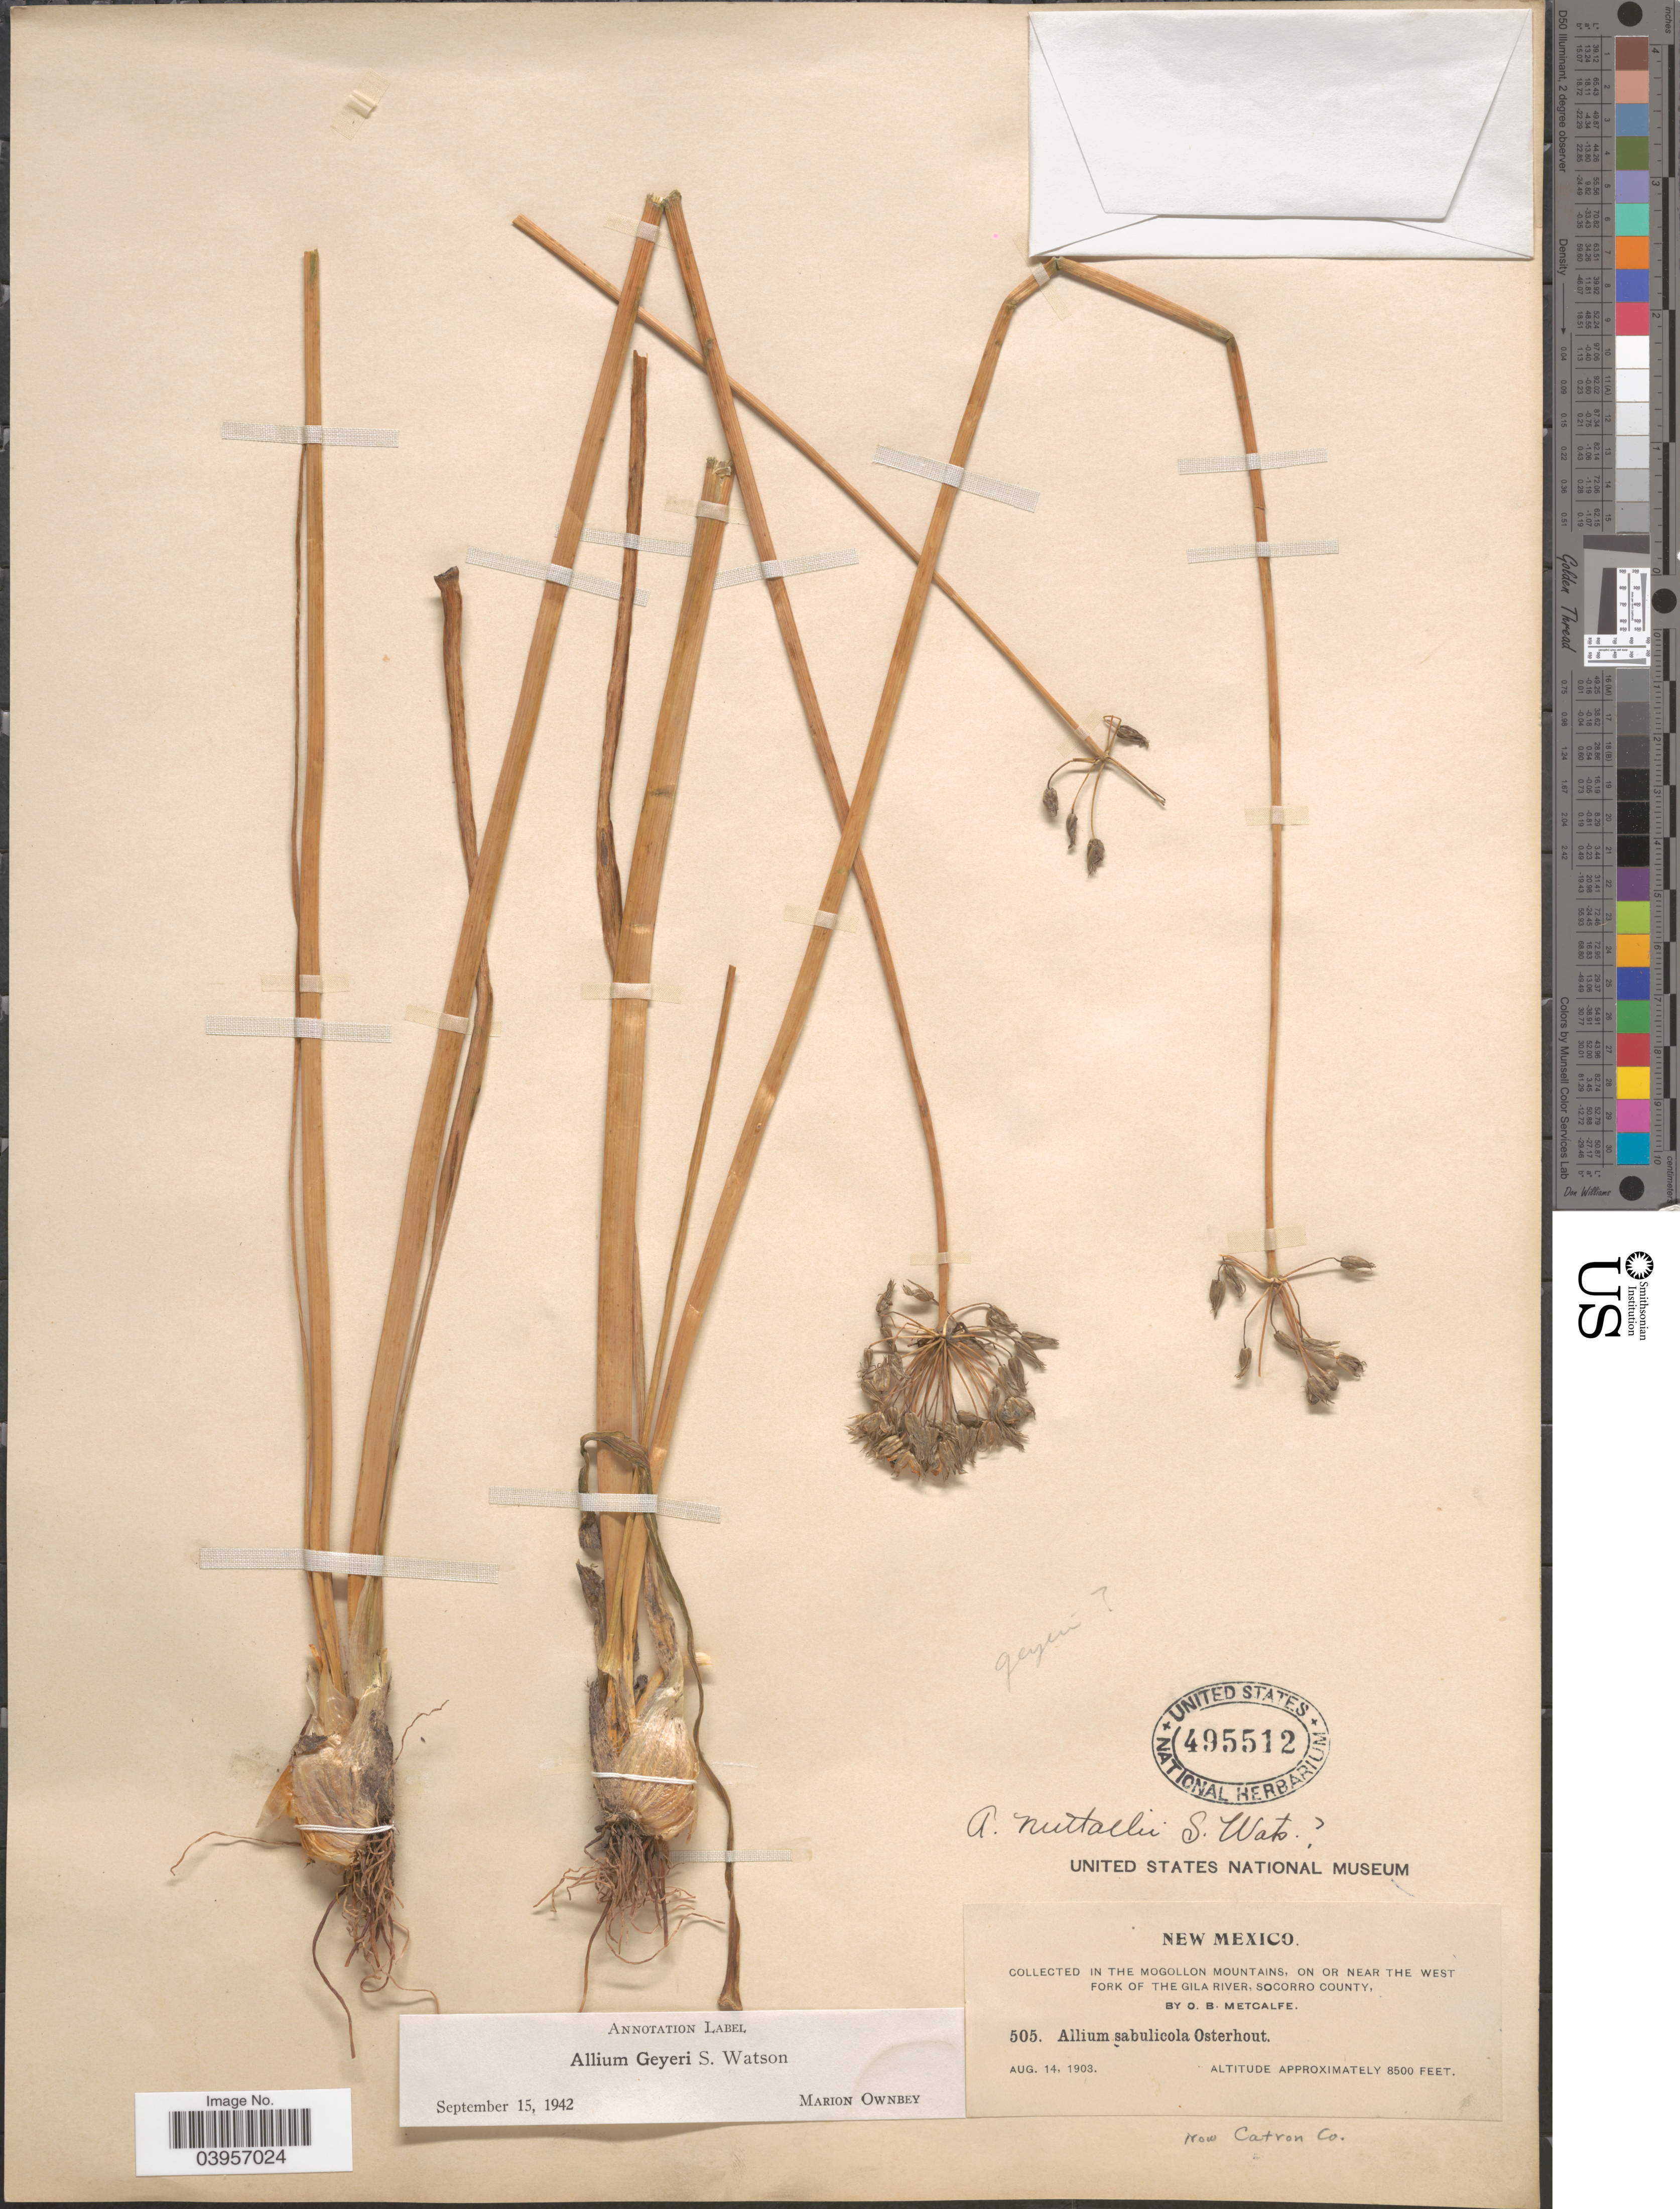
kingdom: Plantae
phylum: Tracheophyta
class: Liliopsida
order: Asparagales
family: Amaryllidaceae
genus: Allium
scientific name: Allium sp.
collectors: O. B. Metcalfe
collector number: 505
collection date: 1903-08-14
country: United States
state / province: New Mexico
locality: In the Mogollon Mountains, on or near the West Fork of the Gila River, Socorro County. New Catron Co.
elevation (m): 2591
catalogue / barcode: US 495512